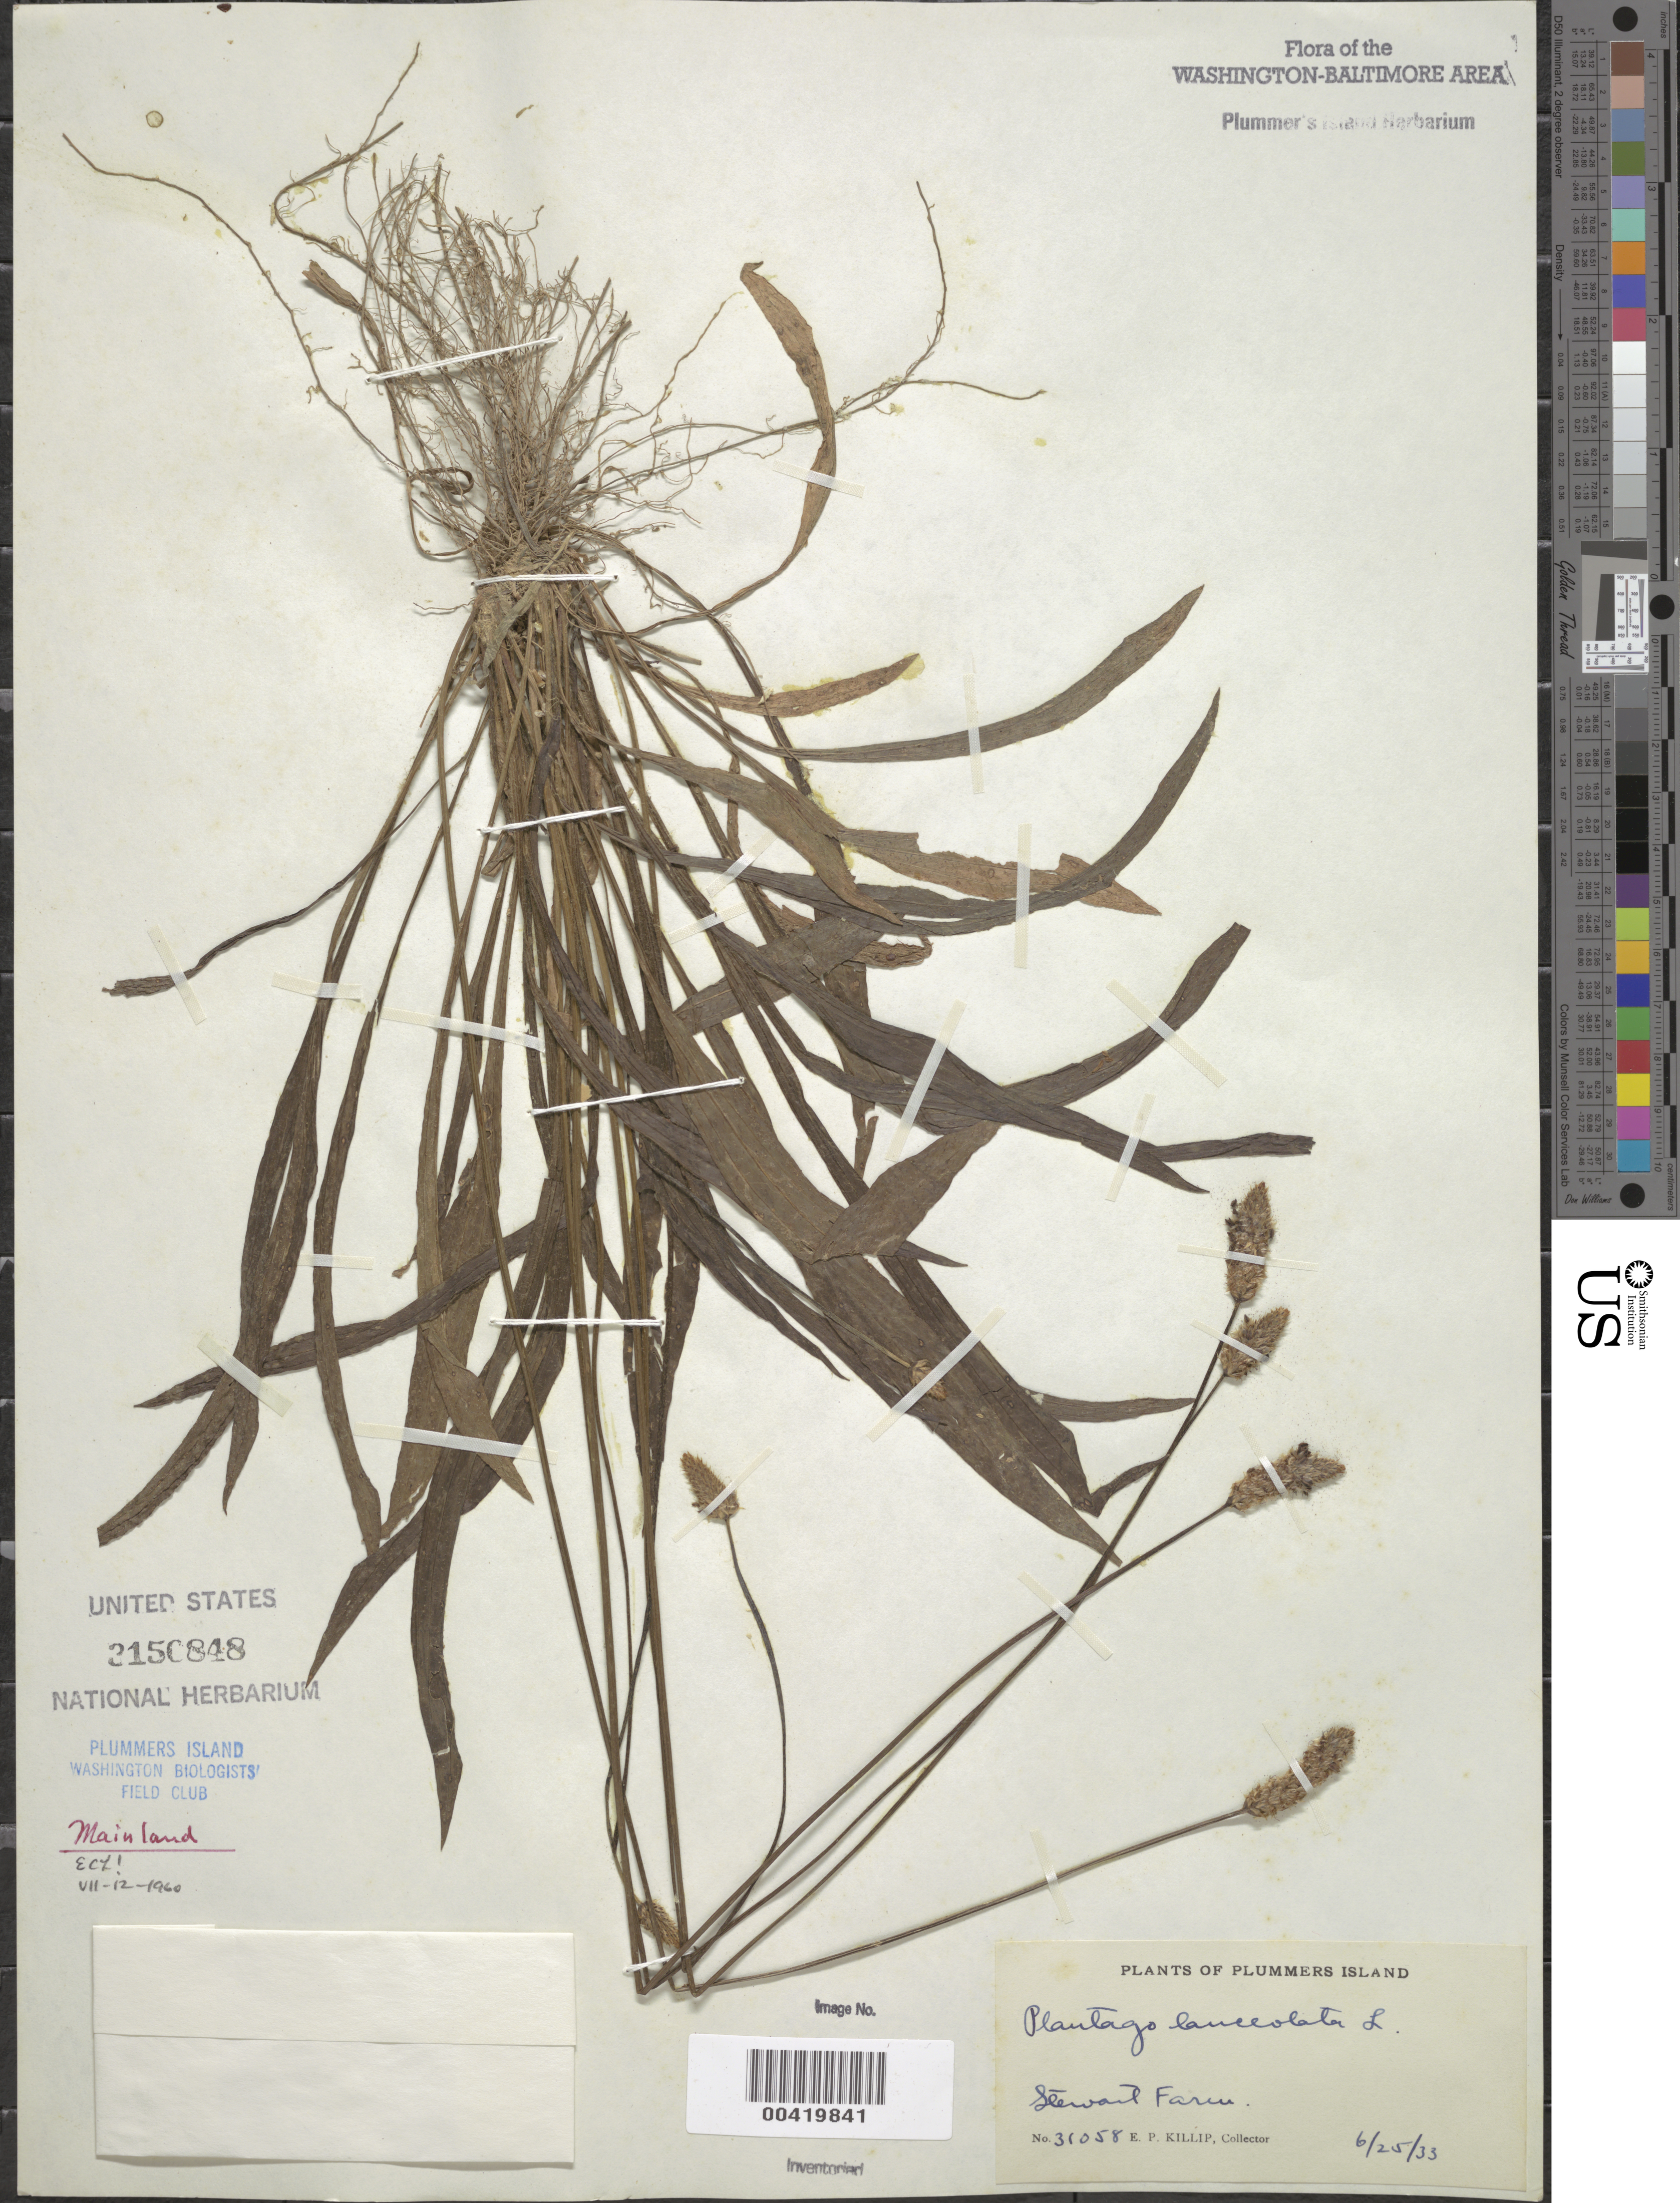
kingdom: Plantae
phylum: Tracheophyta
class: Magnoliopsida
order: Lamiales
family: Plantaginaceae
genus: Plantago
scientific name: Plantago lanceolata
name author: L.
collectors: E. P. Killip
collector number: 31058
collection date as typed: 25 Jun 1933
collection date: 1933-06-25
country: United States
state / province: Maryland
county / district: Montgomery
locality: Plummer's Island; mainland, Stewart Farm C. & O. Canal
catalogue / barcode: US 3150848